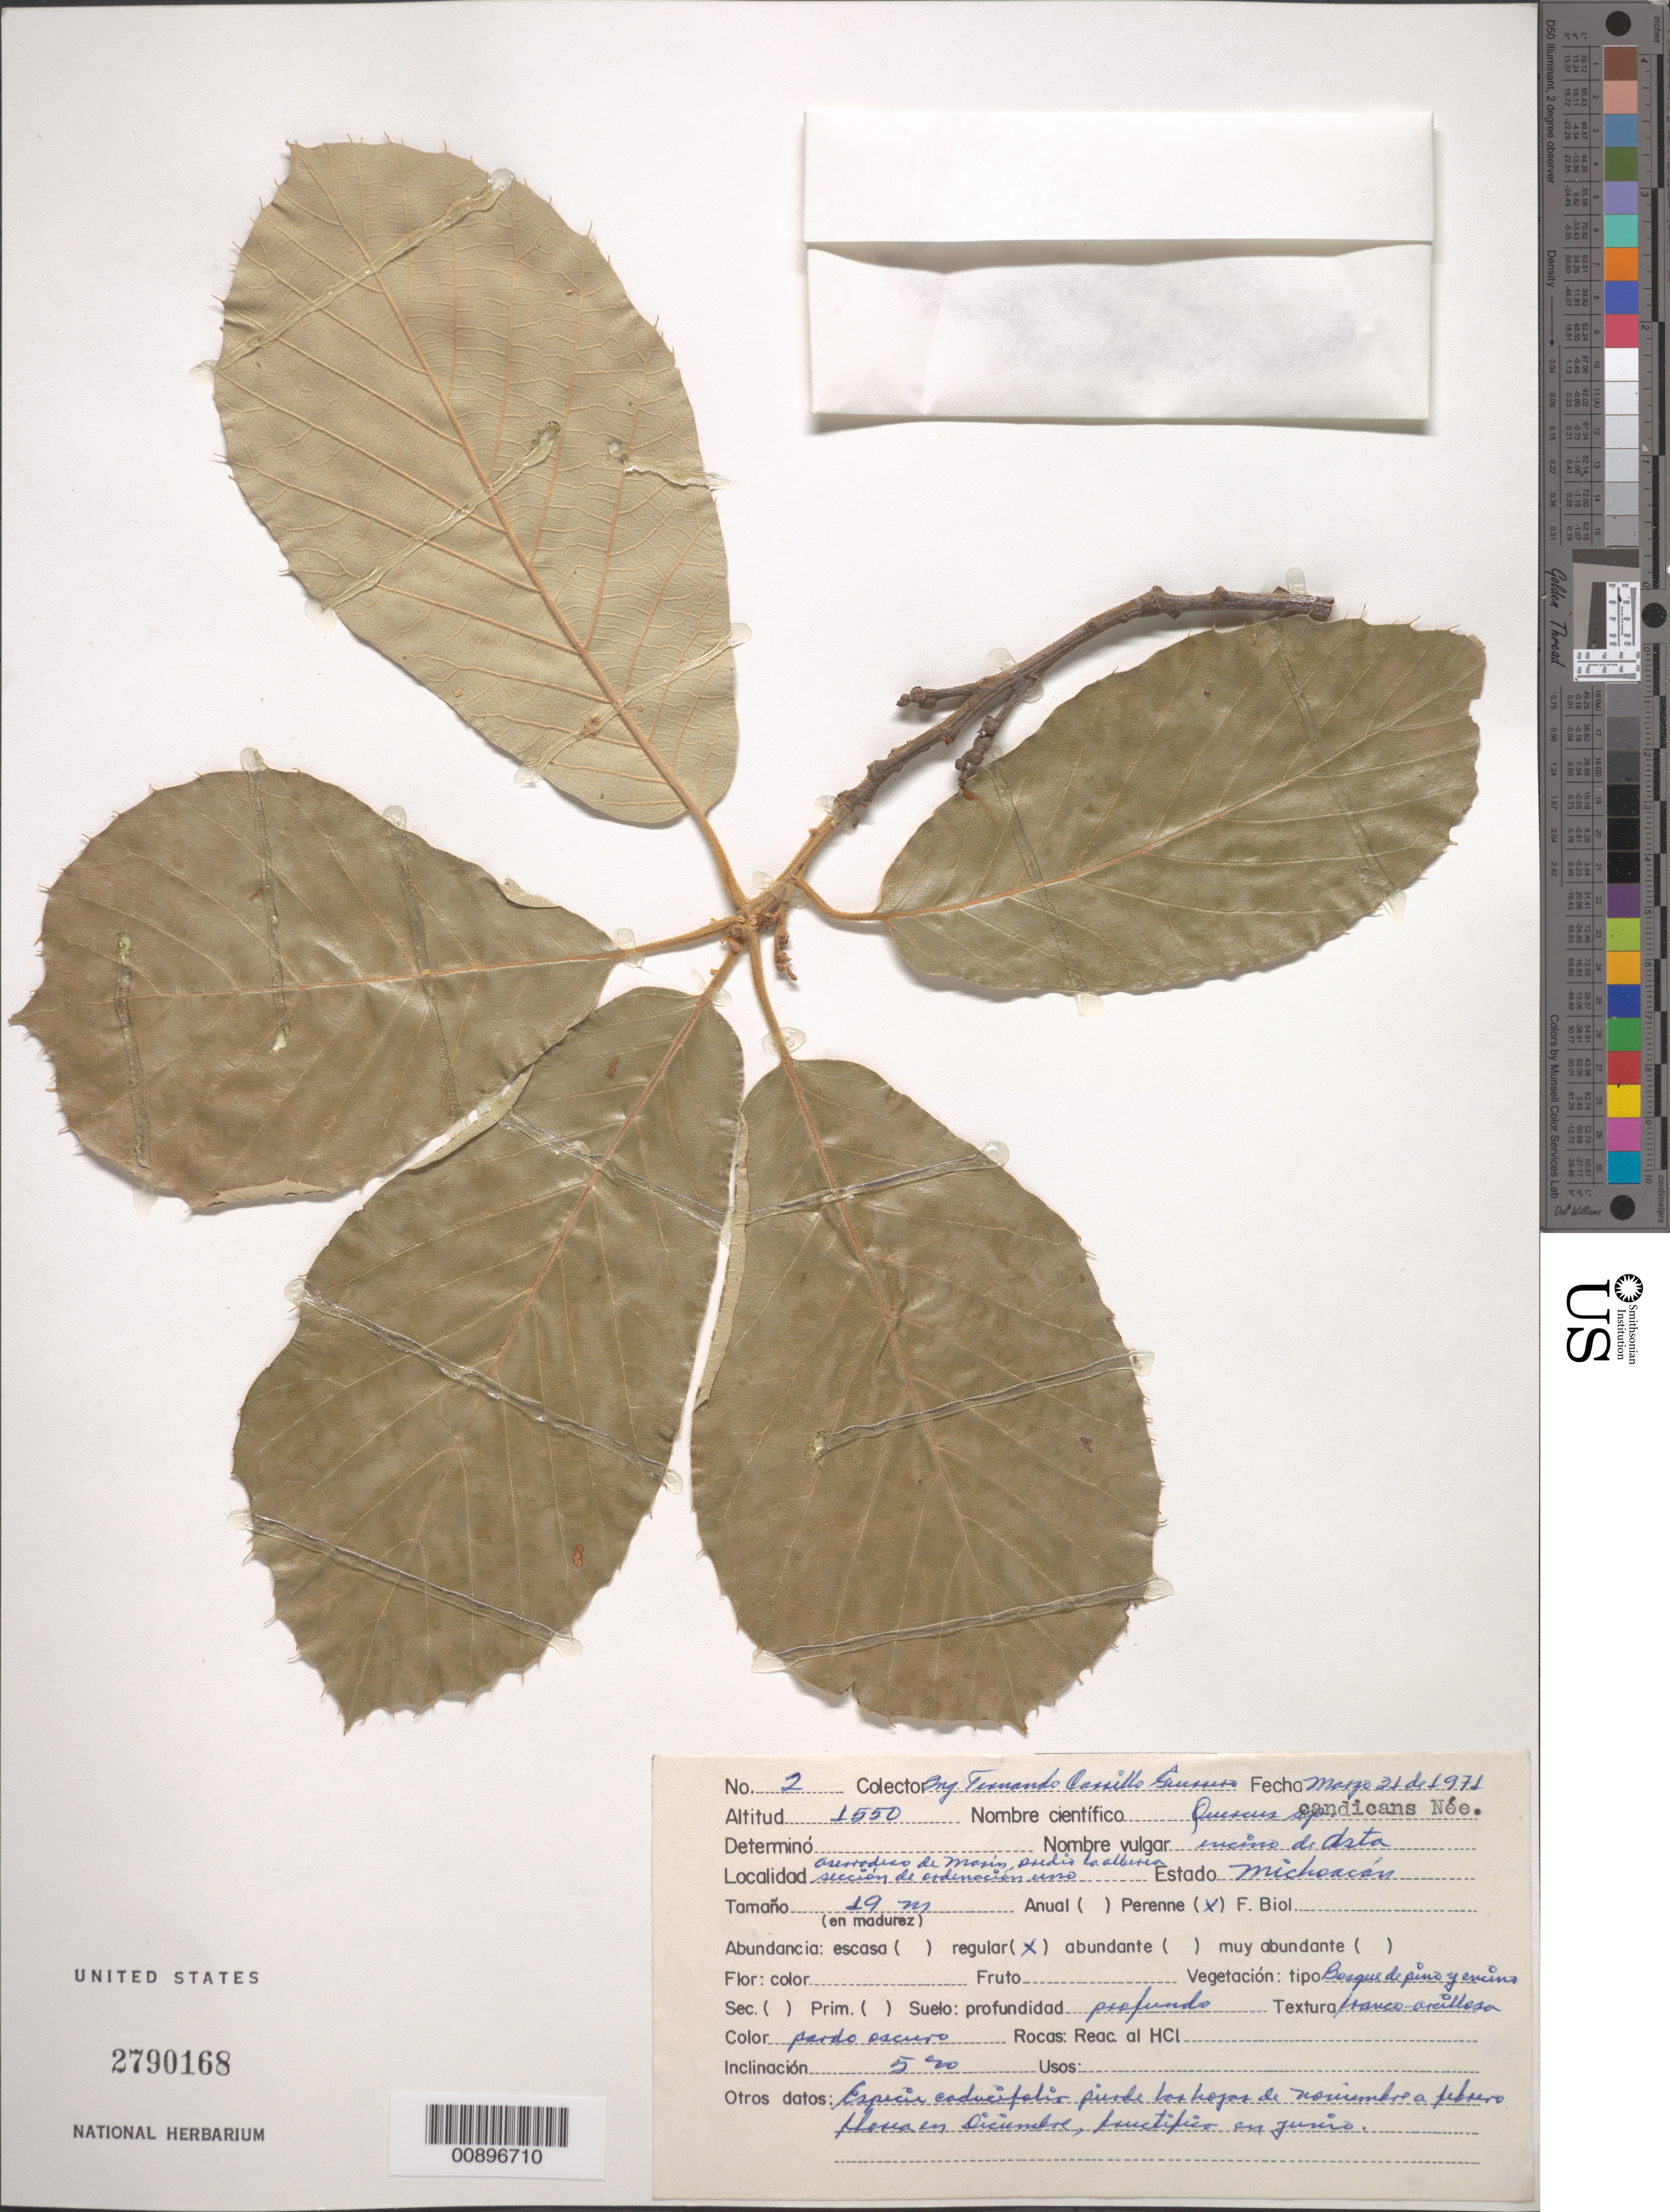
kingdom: Plantae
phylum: Tracheophyta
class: Magnoliopsida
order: Fagales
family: Fagaceae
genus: Quercus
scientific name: Quercus candicans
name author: Née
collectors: Carrillo Guerrero, F.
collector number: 2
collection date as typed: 31 Mar 1971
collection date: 1971-03-31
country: Mexico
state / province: Michoacán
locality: Aserradero de Marín, predio la alberea, sección de ordenación uno.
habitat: Bosque de pino y encino. Suelo profundo; textura franco-arcillosa; color pardo obscuro; inclinación 5%.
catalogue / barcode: US 2790168